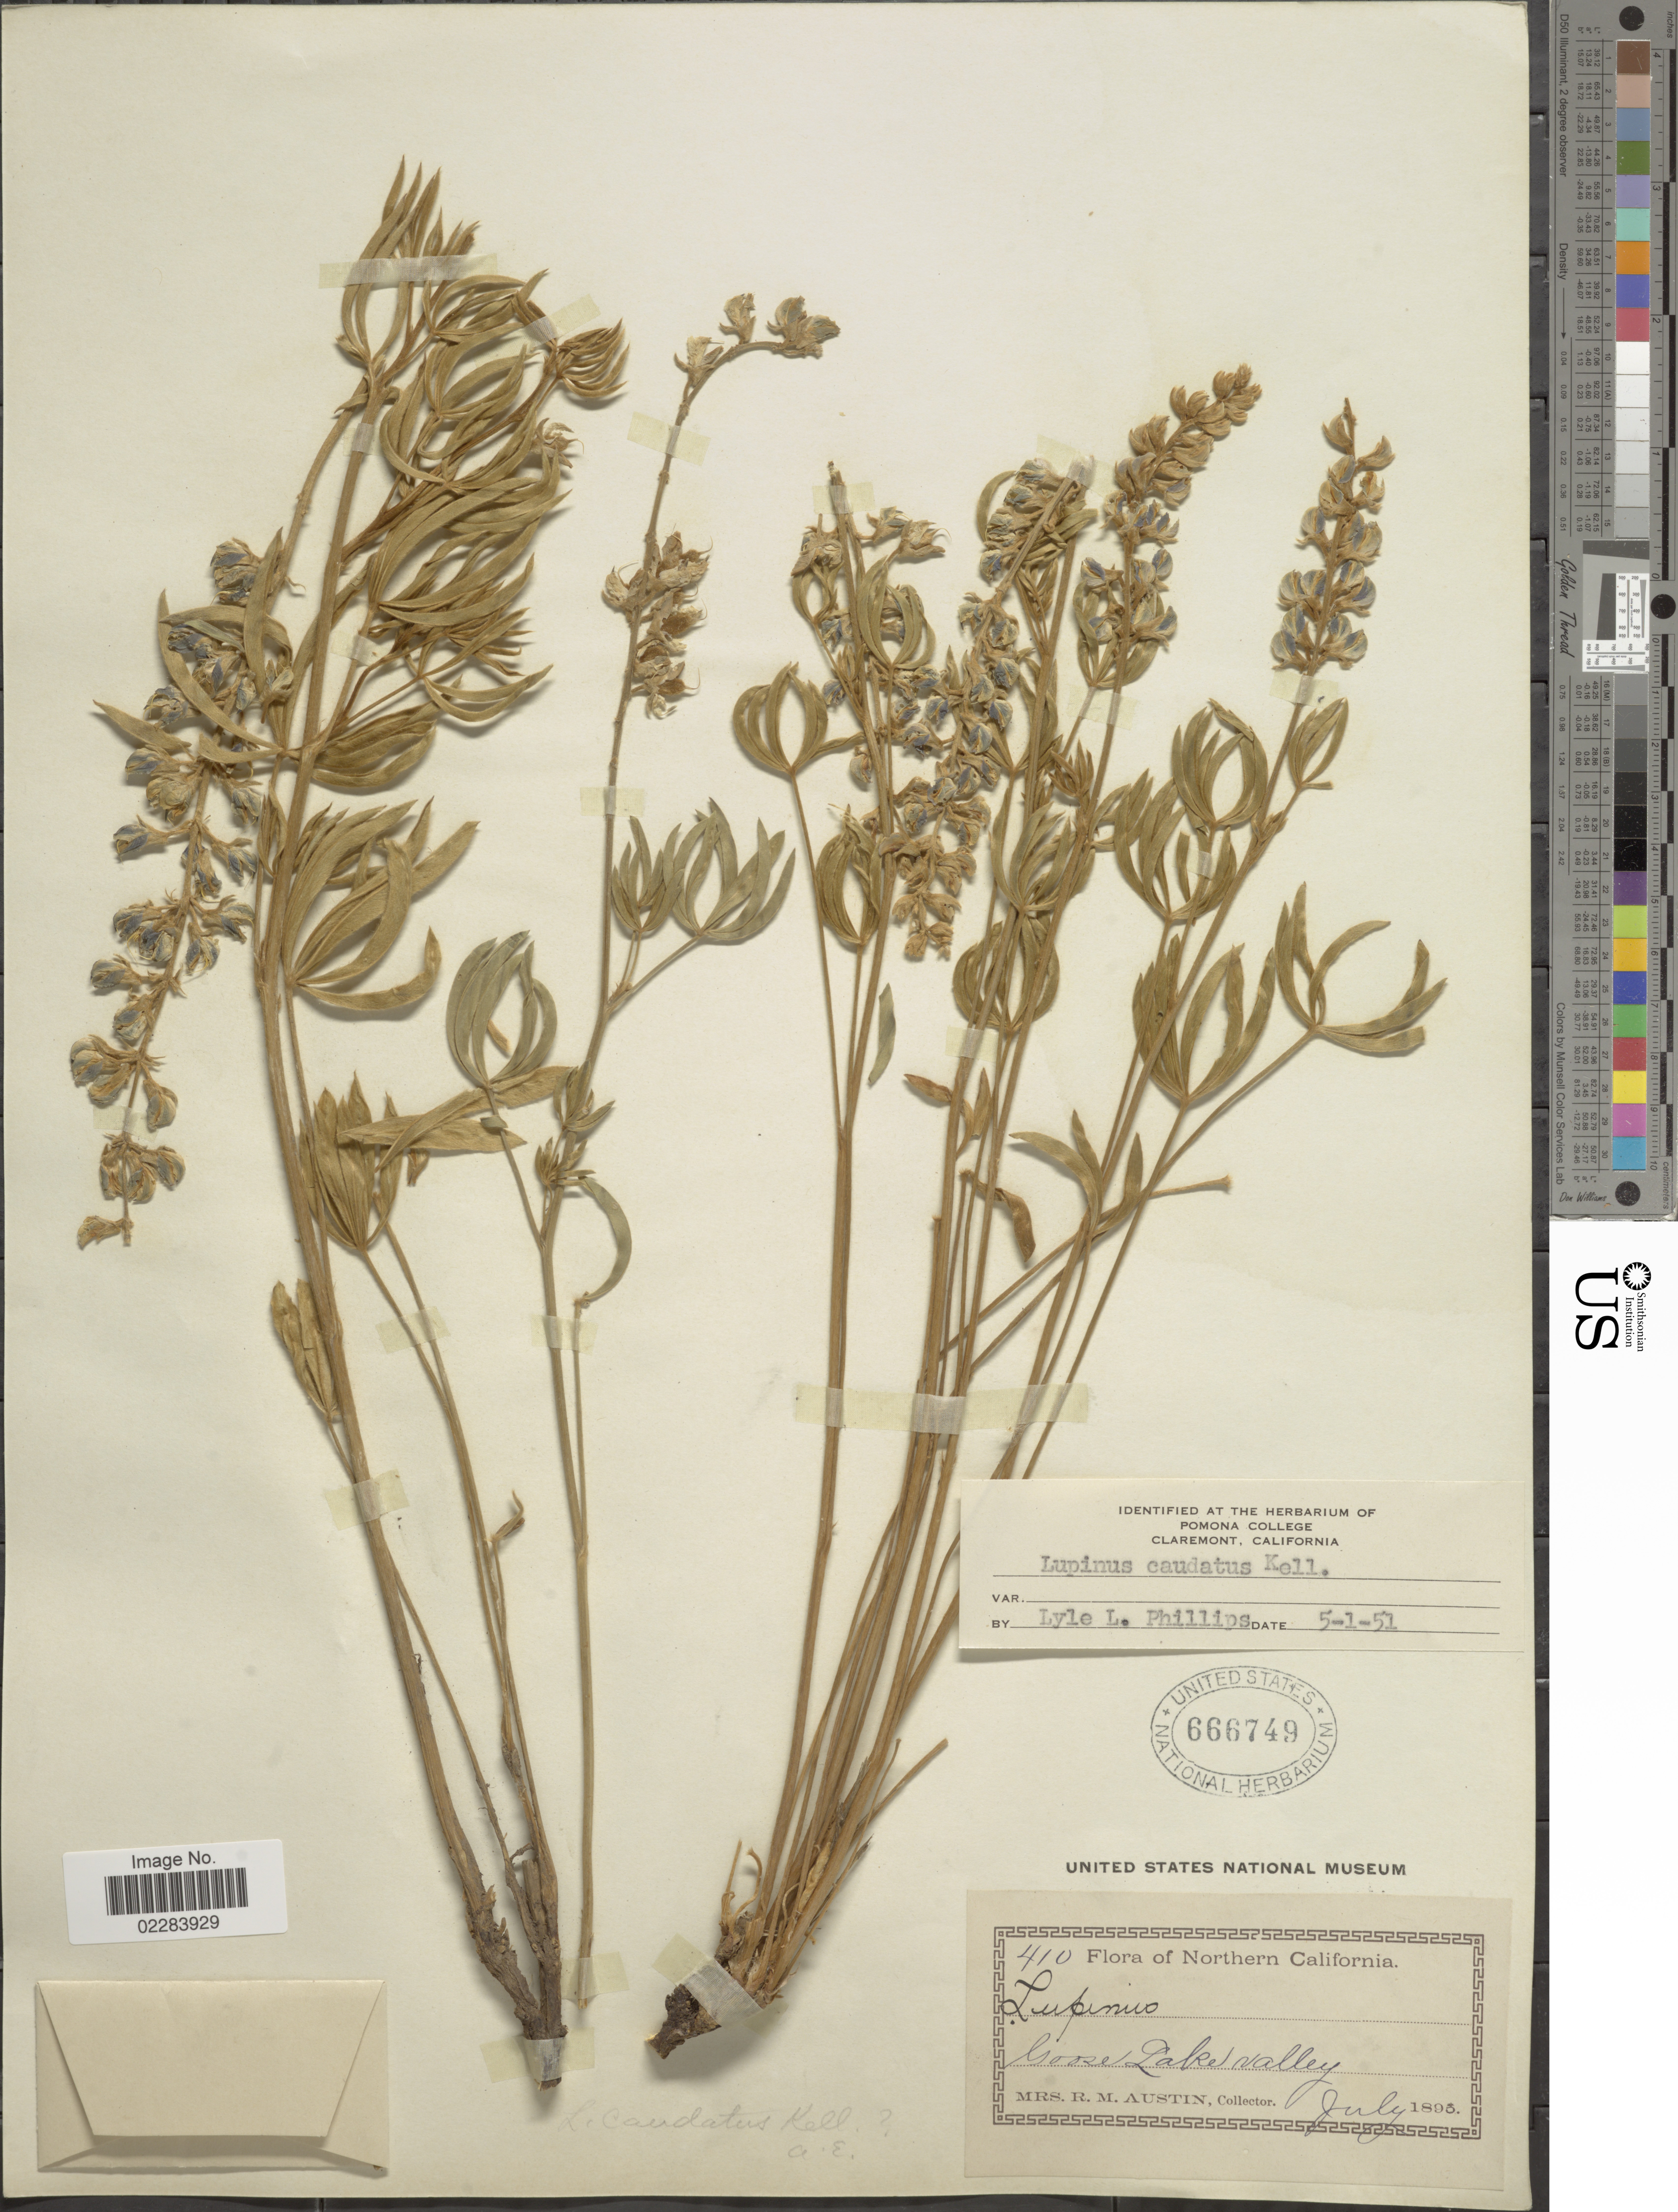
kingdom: Plantae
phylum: Tracheophyta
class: Magnoliopsida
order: Fabales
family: Fabaceae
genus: Lupinus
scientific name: Lupinus arbustus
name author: Lindl.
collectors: R. Austin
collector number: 410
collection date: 1895-07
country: United States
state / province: California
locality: Northern California, Goose Lake valley.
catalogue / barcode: US 666749